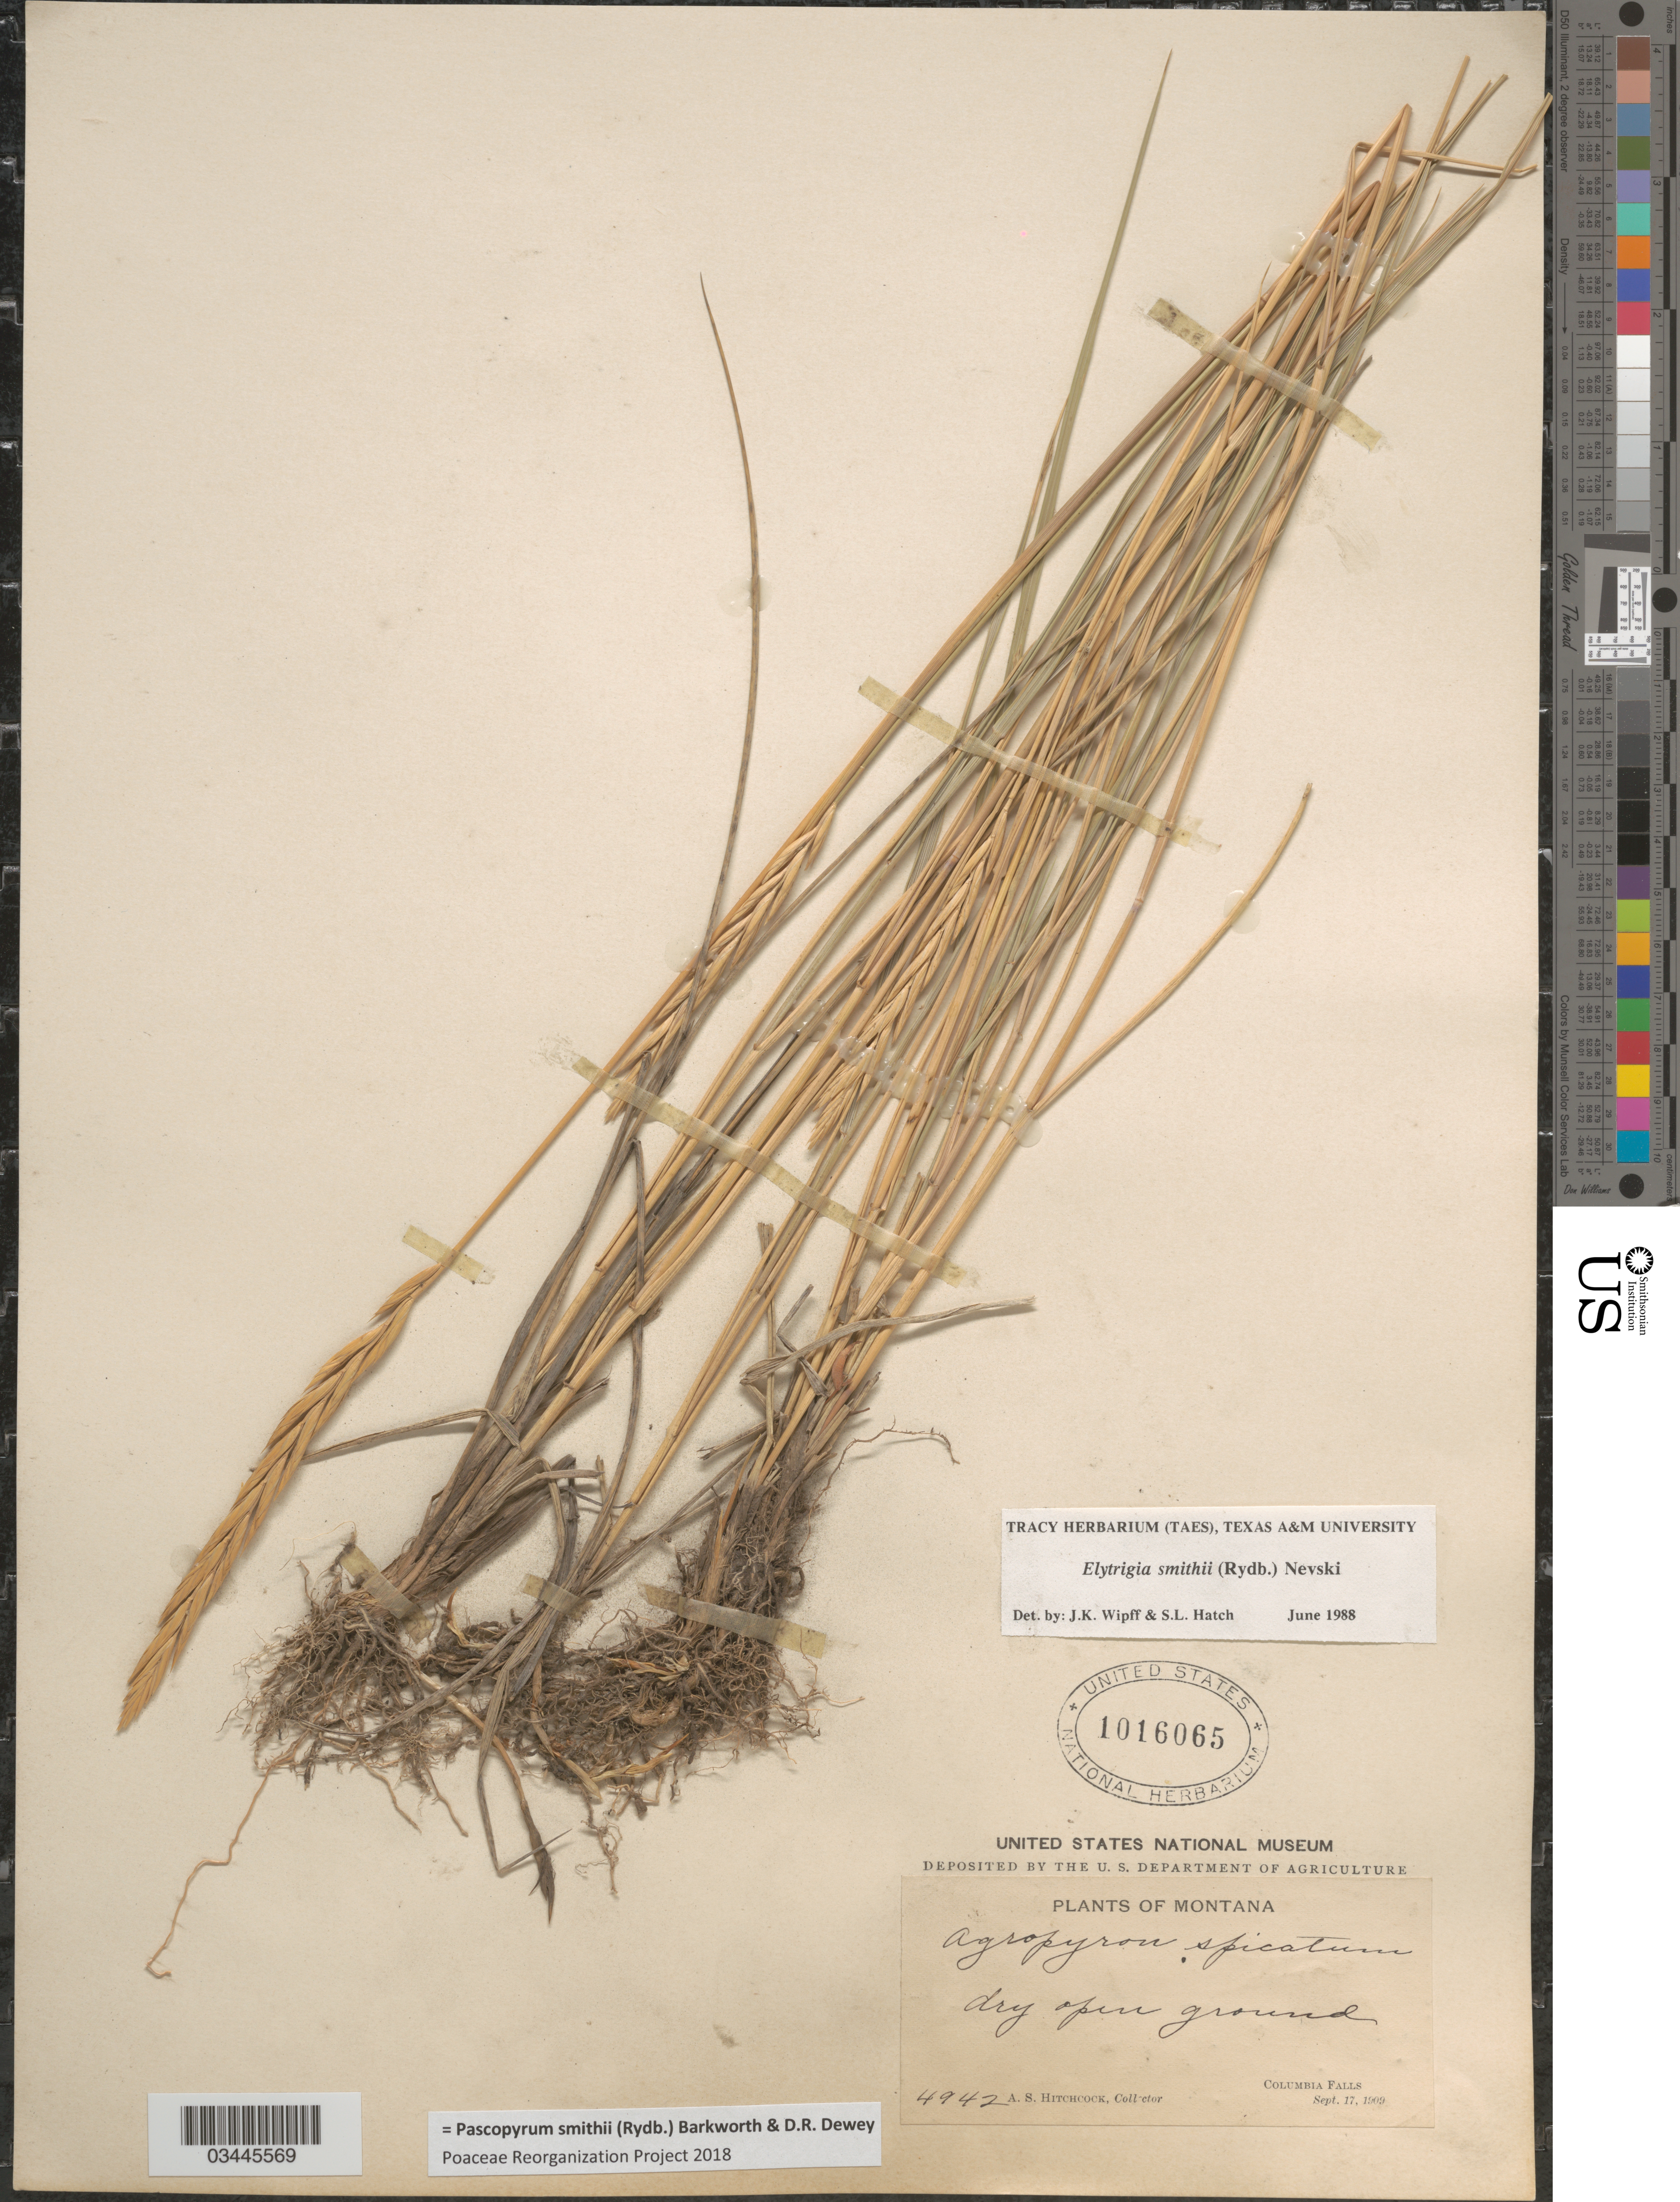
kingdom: Plantae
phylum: Tracheophyta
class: Liliopsida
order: Poales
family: Poaceae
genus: Pascopyrum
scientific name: Pascopyrum smithii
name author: (Rydb.) Barkworth & Dewey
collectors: A. S. Hitchcock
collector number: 4942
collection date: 1909-09-17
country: United States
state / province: Montana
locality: Dry open ground. Columbia Falls.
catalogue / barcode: US 1016065